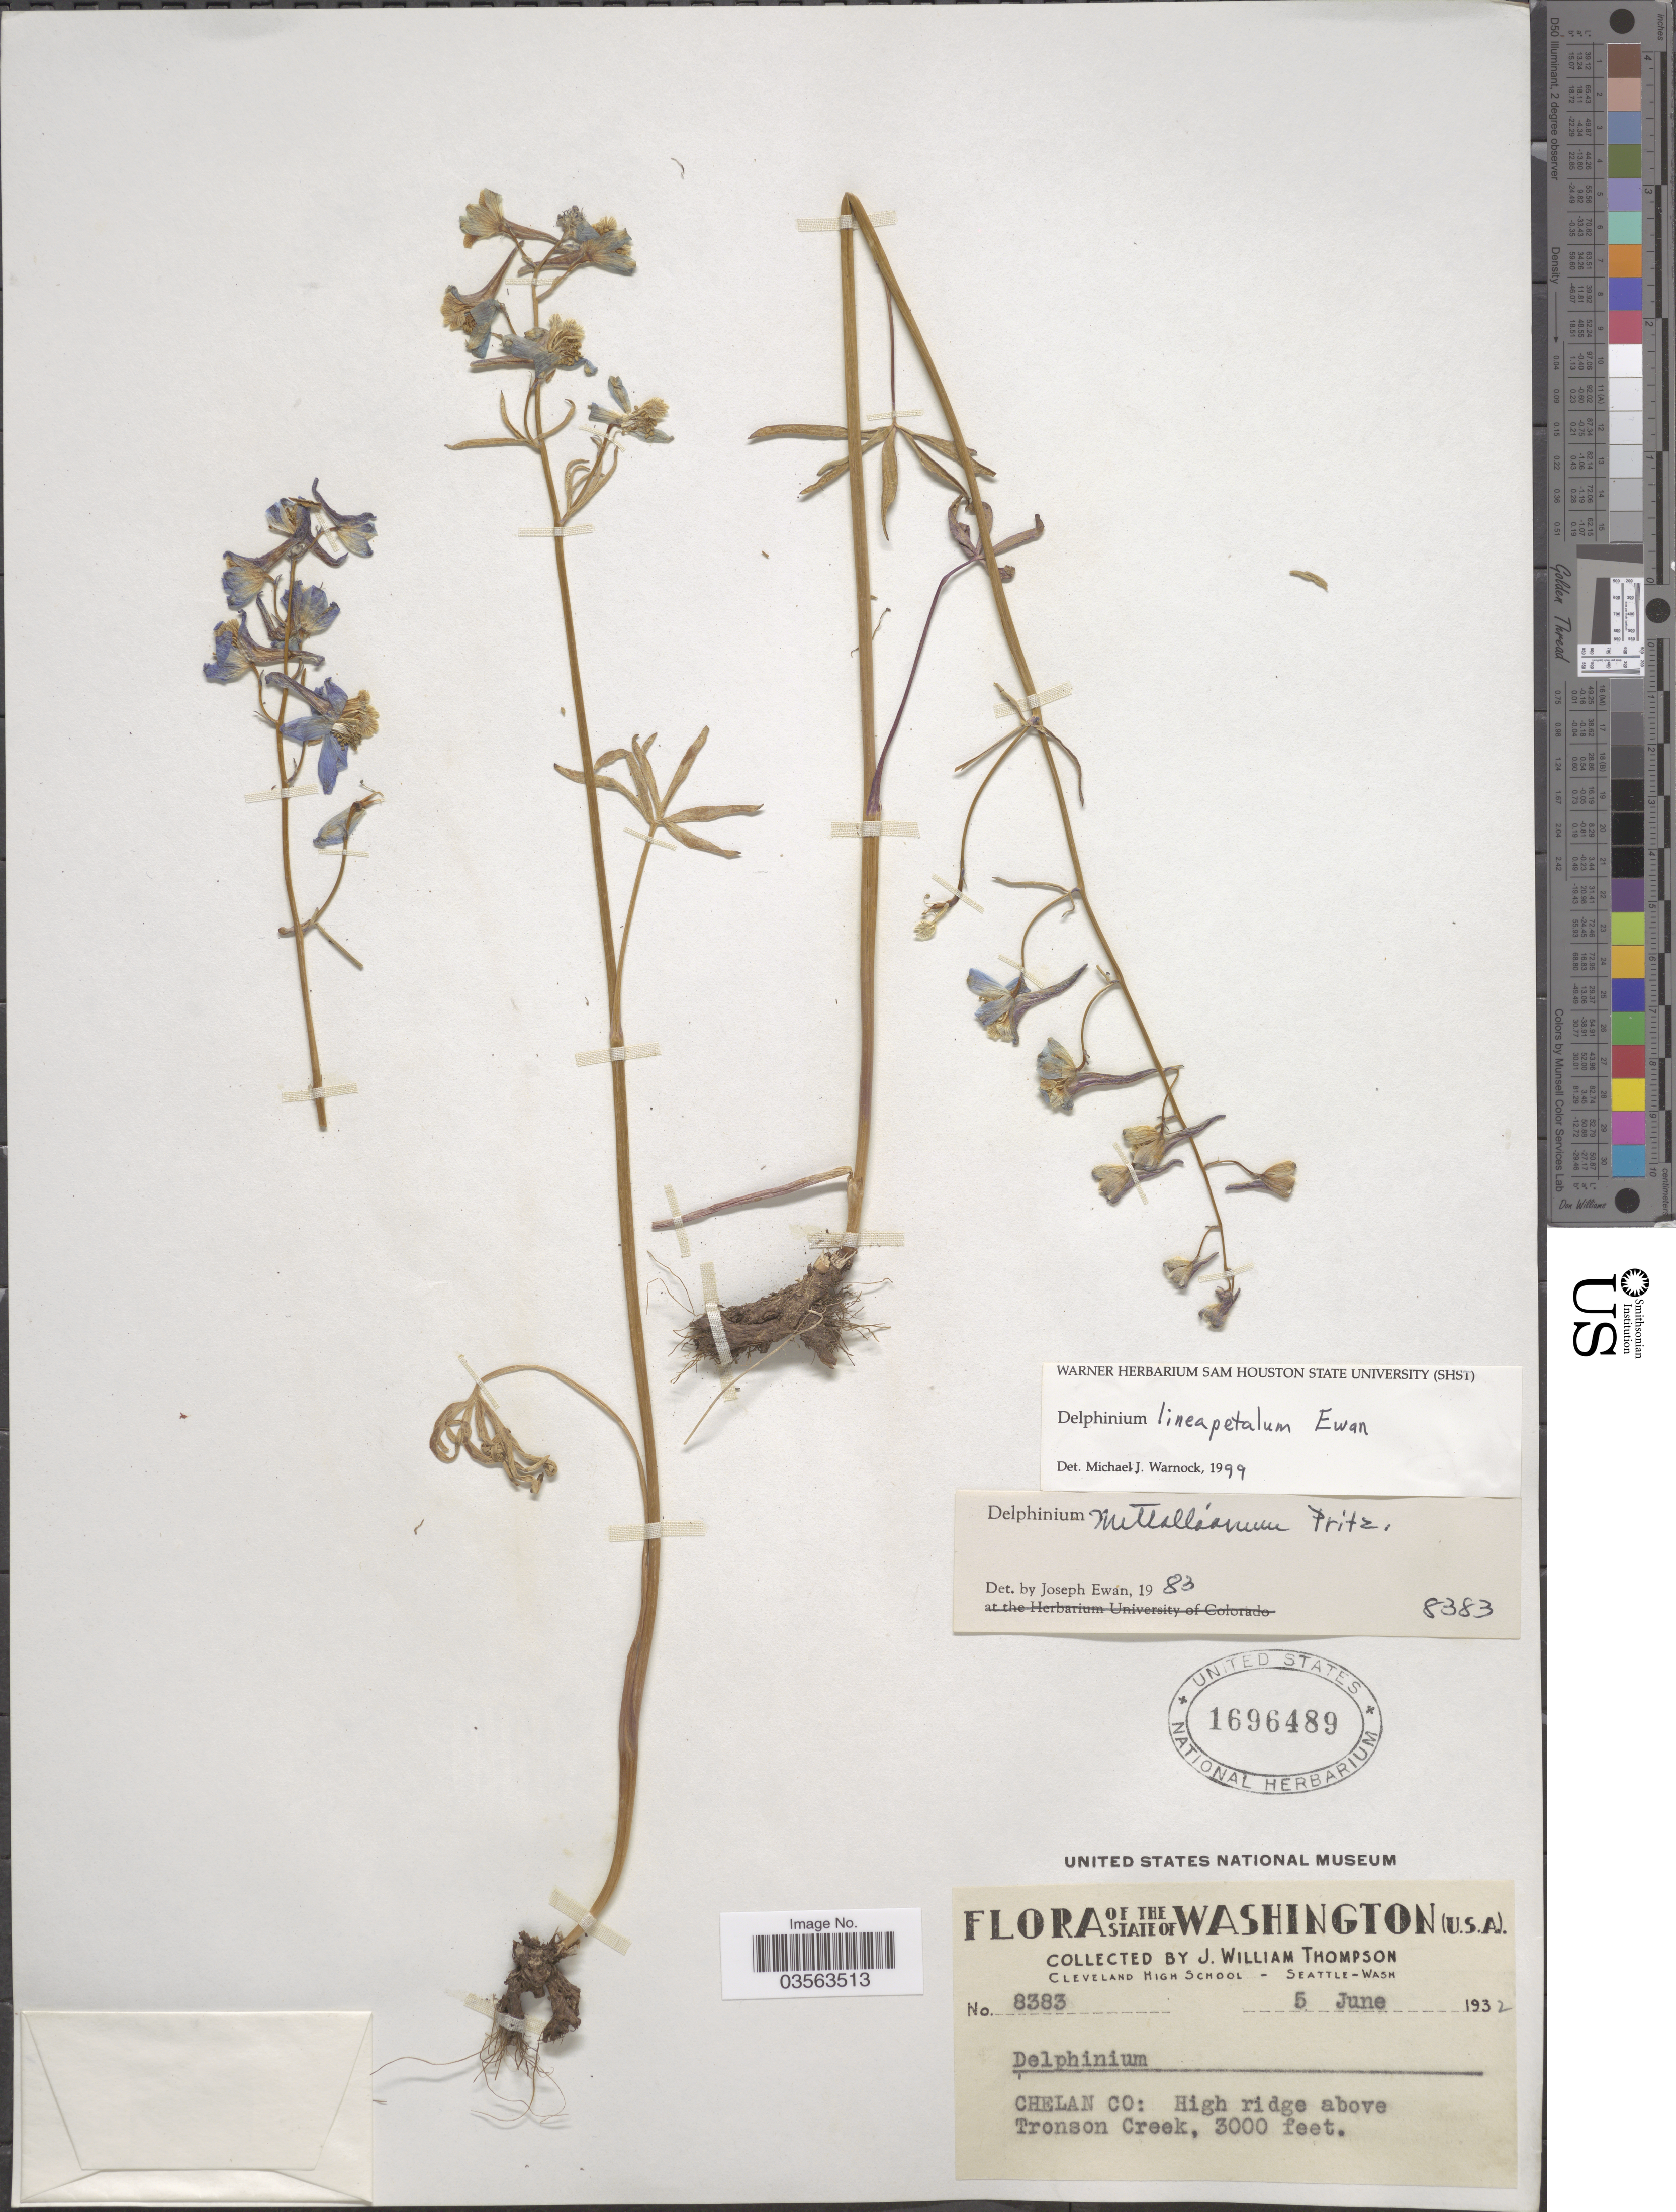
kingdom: Plantae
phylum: Tracheophyta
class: Magnoliopsida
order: Ranunculales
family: Ranunculaceae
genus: Delphinium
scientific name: Delphinium lineapetalum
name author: Ewan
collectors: J. W. Thompson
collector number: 8383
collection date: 1932-06-05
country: United States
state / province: Washington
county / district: Chelan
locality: Chelan Co: High ridge above Tronson Creek.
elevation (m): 914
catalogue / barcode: US 1696489